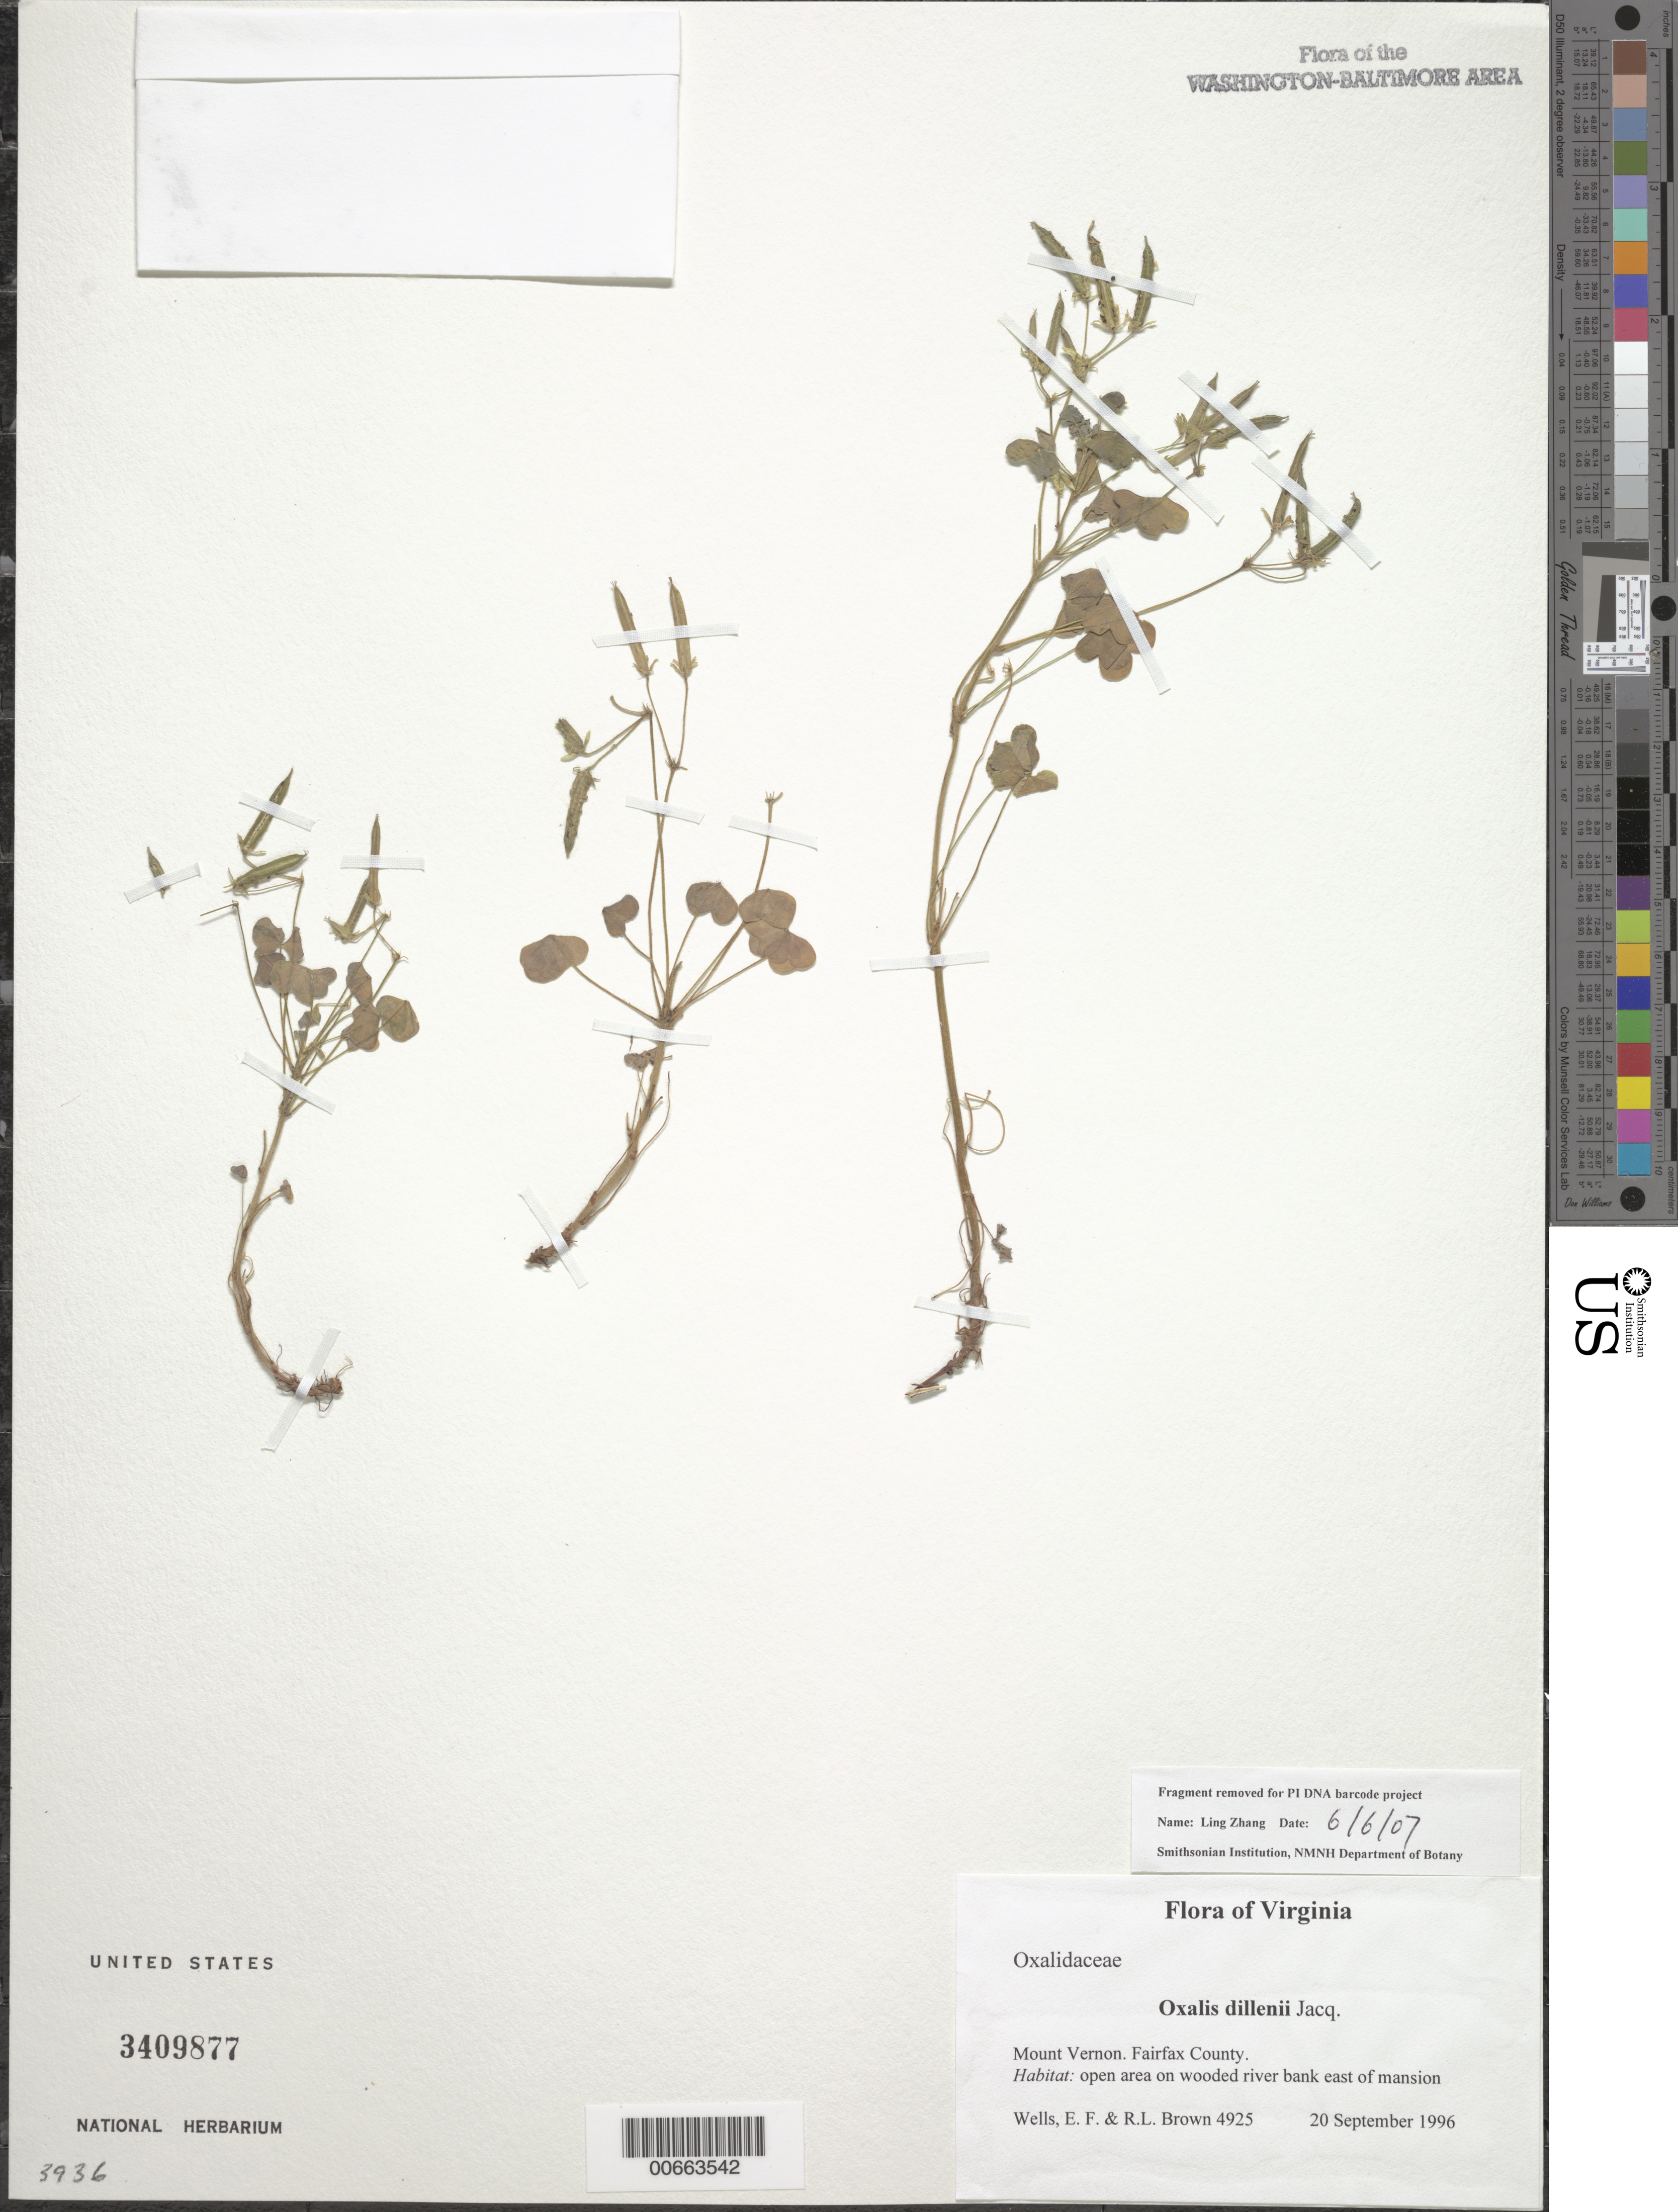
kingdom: Plantae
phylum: Tracheophyta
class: Magnoliopsida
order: Oxalidales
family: Oxalidaceae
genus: Oxalis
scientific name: Oxalis dillenii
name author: Jacq.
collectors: E. F. Wells & R. L. Brown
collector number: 4925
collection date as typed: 20 Sep 1996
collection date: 1996-09-20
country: United States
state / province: Virginia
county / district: Fairfax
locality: Mount Vernon. East of mansion.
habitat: Open area on wooded river bank.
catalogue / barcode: US 3409877